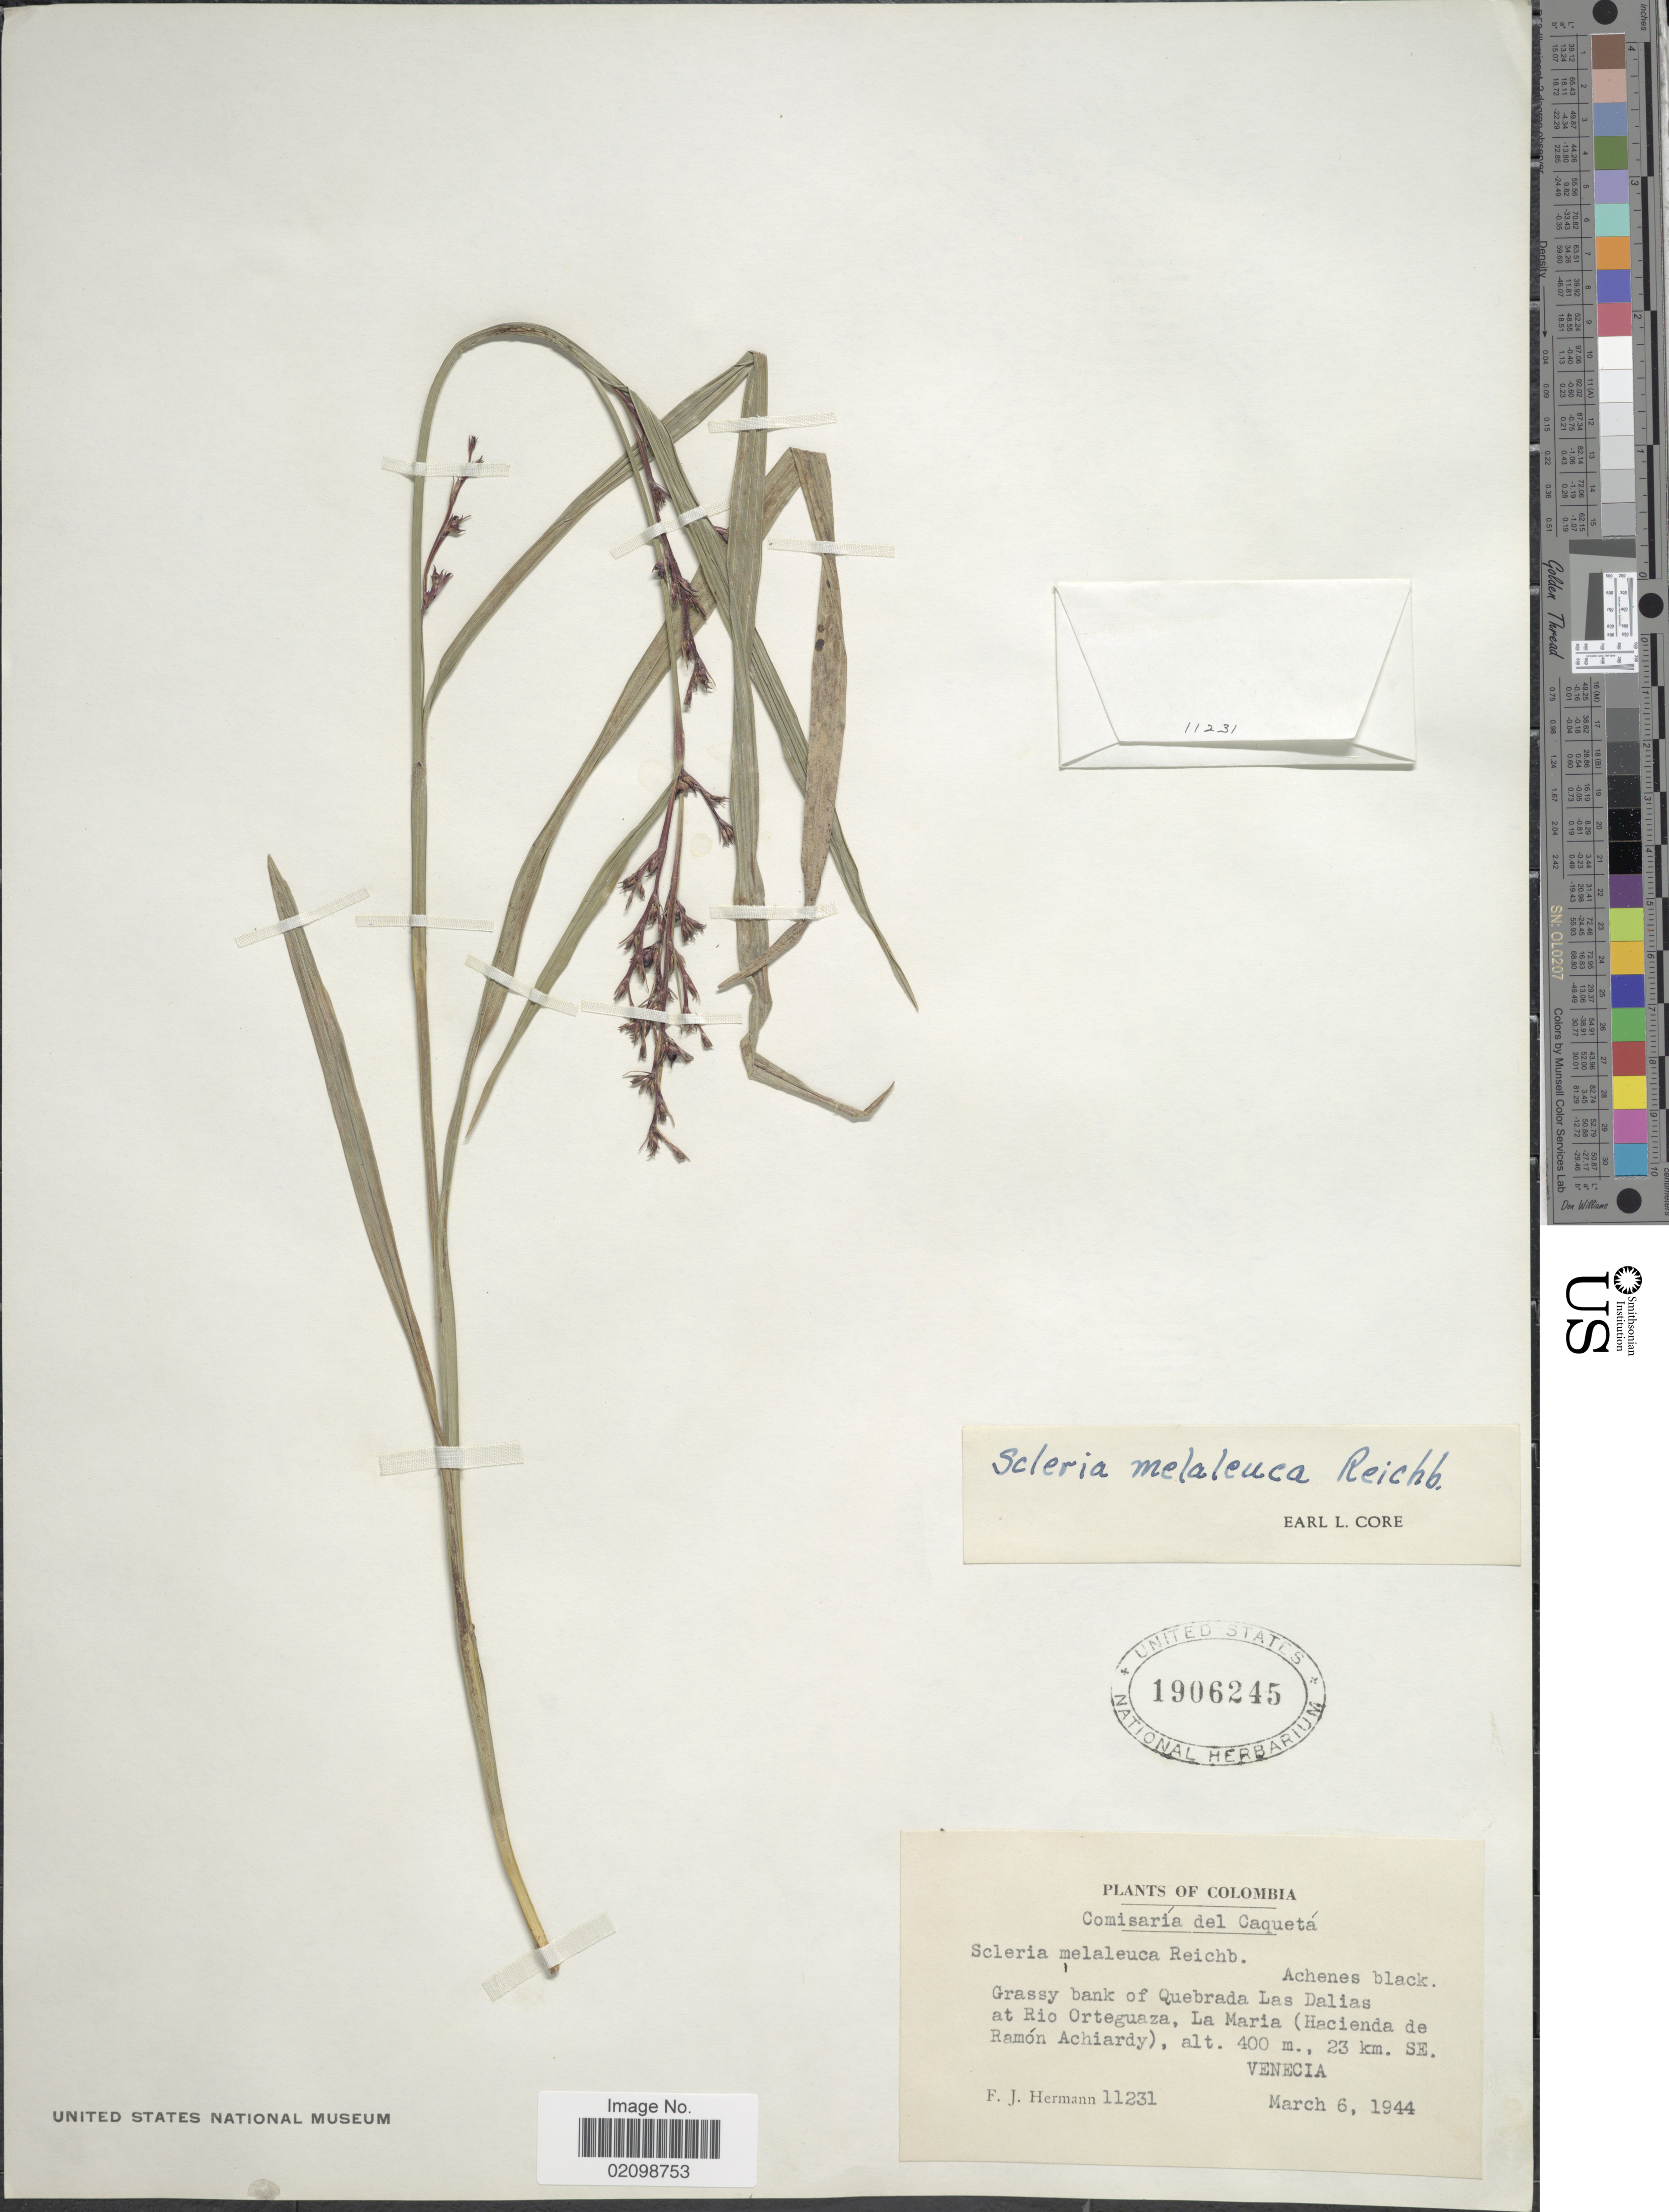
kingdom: Plantae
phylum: Tracheophyta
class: Liliopsida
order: Poales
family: Cyperaceae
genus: Scleria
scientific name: Scleria gaertneri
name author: Raddi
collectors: F. J. Hermann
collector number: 11231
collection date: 1944-03-06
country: Colombia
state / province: Caquetá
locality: Comisaria del Caqueta. Grassy bank of Quebrada Las Dalias, at rio Ortequaza, La Maria (Hacienda de Ramon Achiardy).23km. SE Venecia.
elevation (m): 400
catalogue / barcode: US 1906245